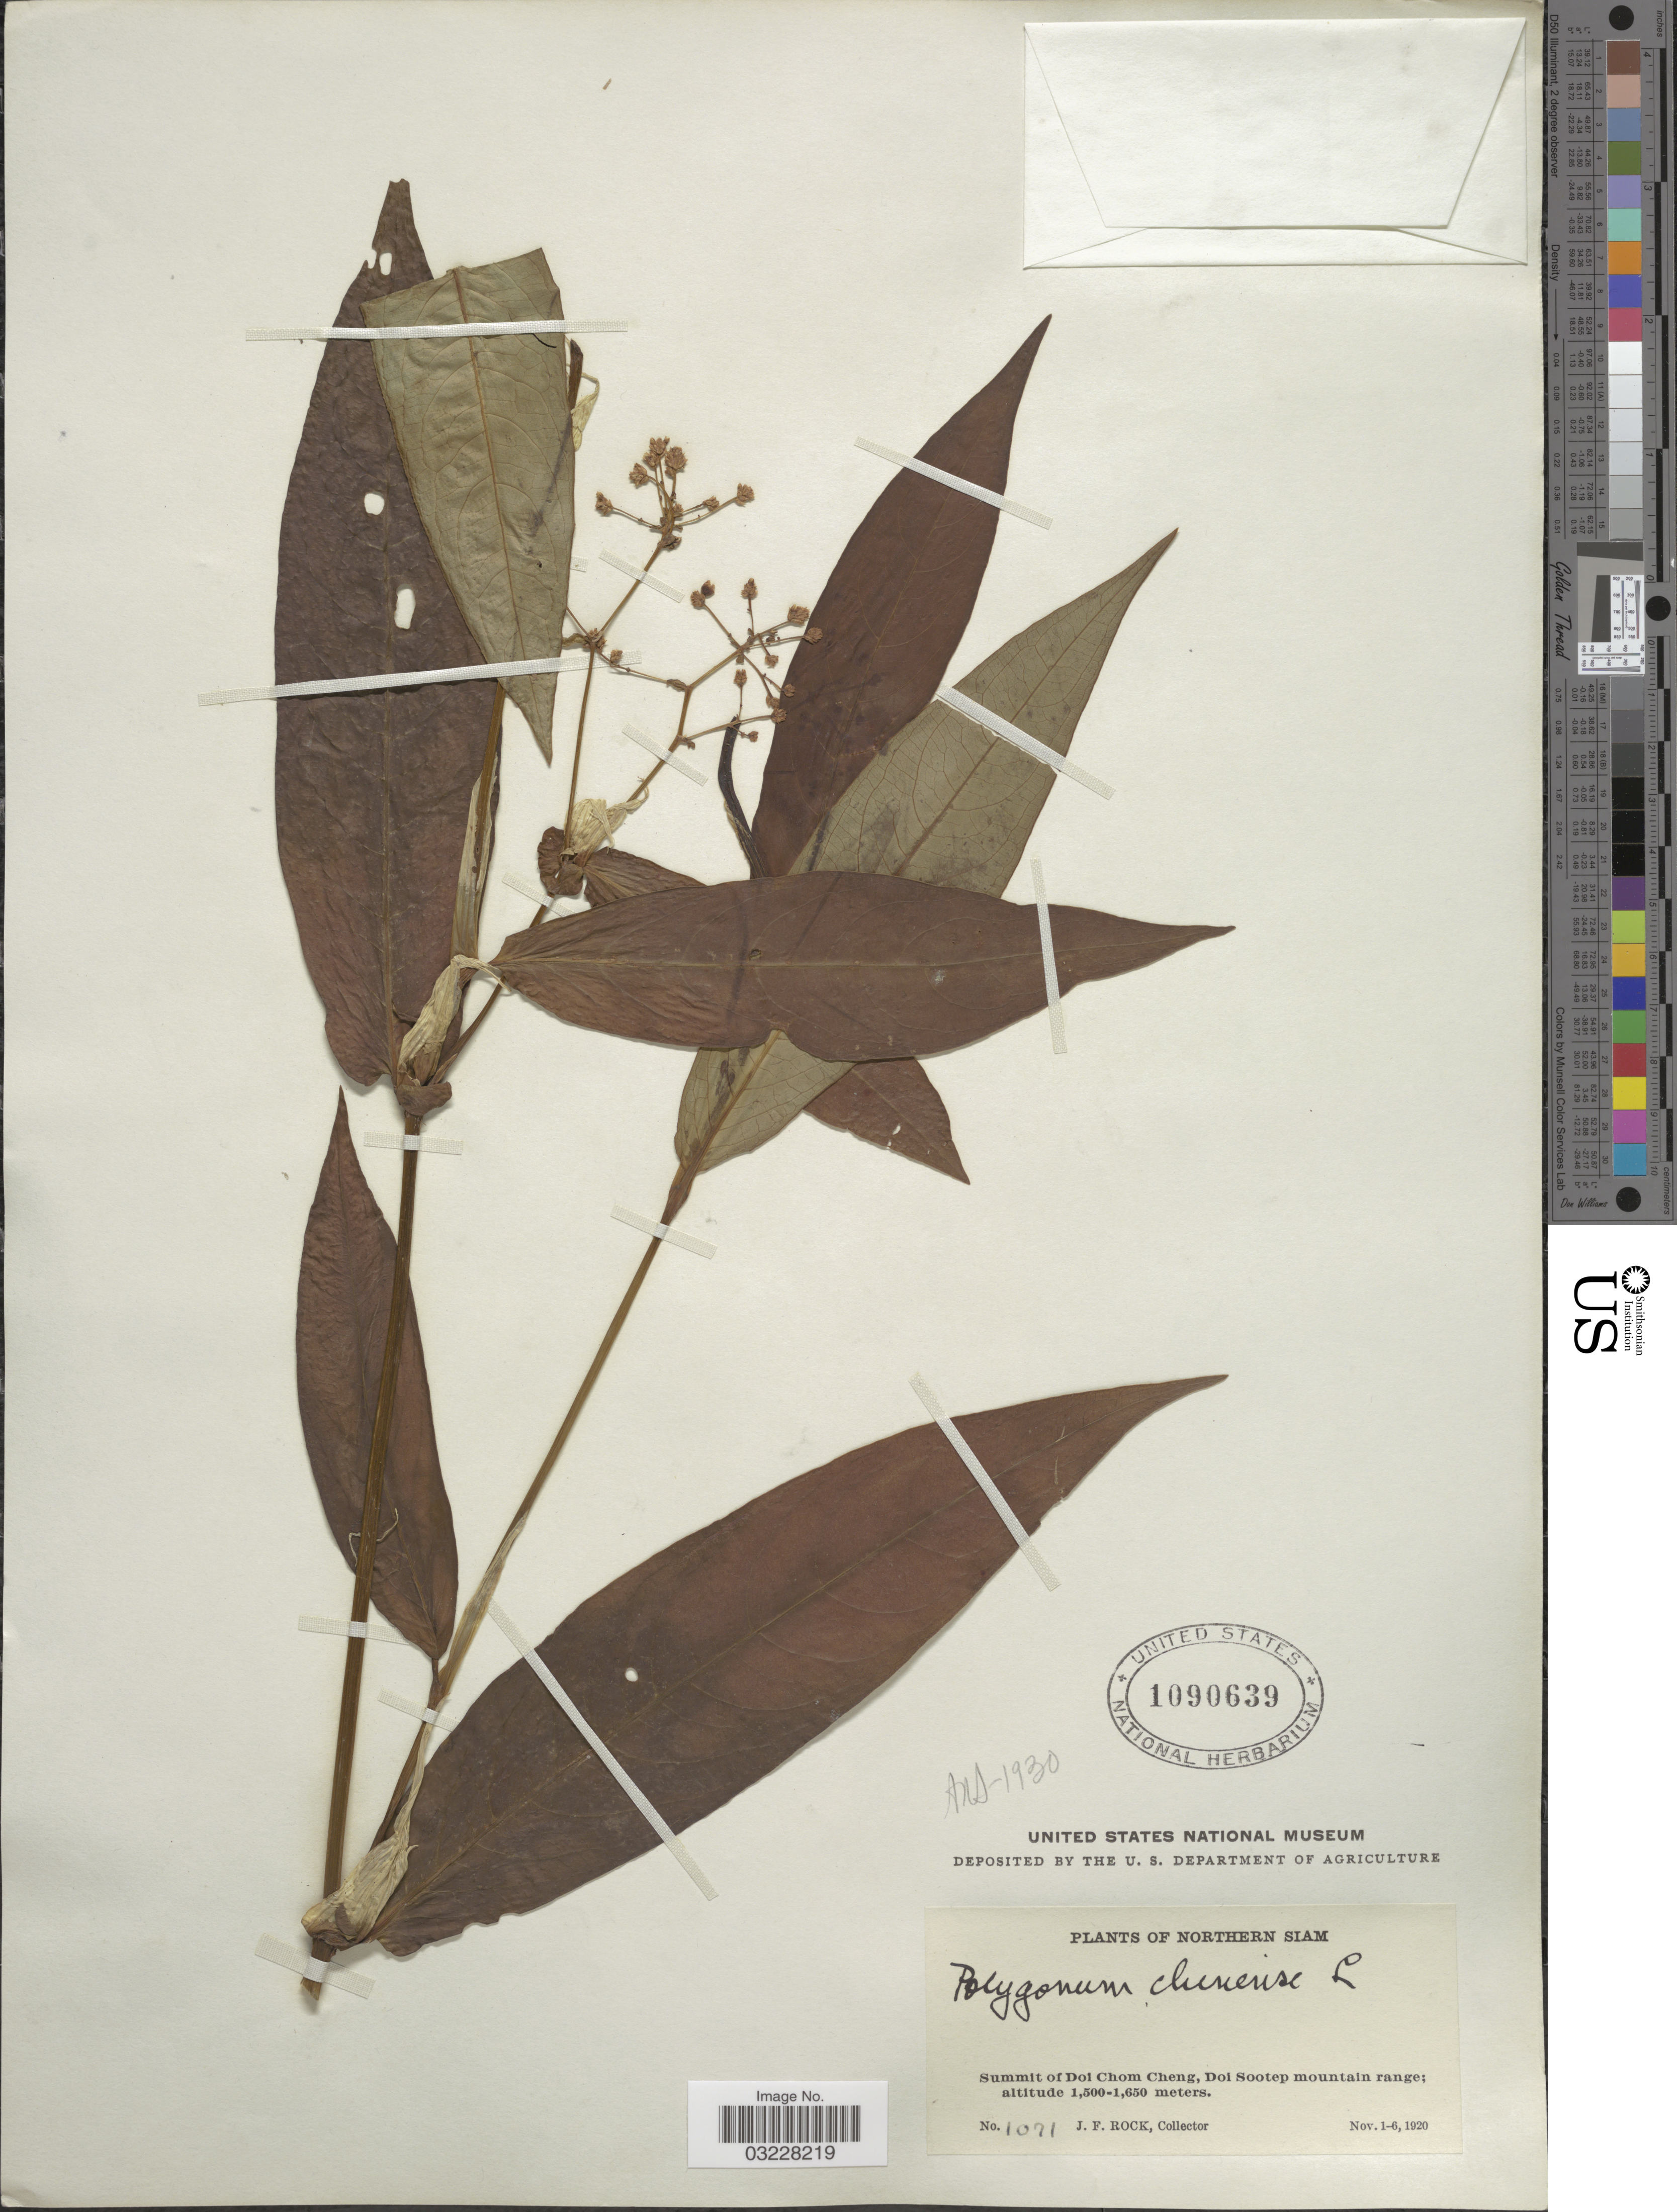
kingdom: Plantae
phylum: Tracheophyta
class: Magnoliopsida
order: Caryophyllales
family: Polygonaceae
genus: Polygonum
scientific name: Polygonum chinense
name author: L.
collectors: J. Rock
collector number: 1071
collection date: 1920-11-01/1920-11-06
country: Thailand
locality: Northern Siam. Summit of Doi Chom Cheng, Doi Sootep mountain range.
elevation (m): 1500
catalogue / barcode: US 1090639